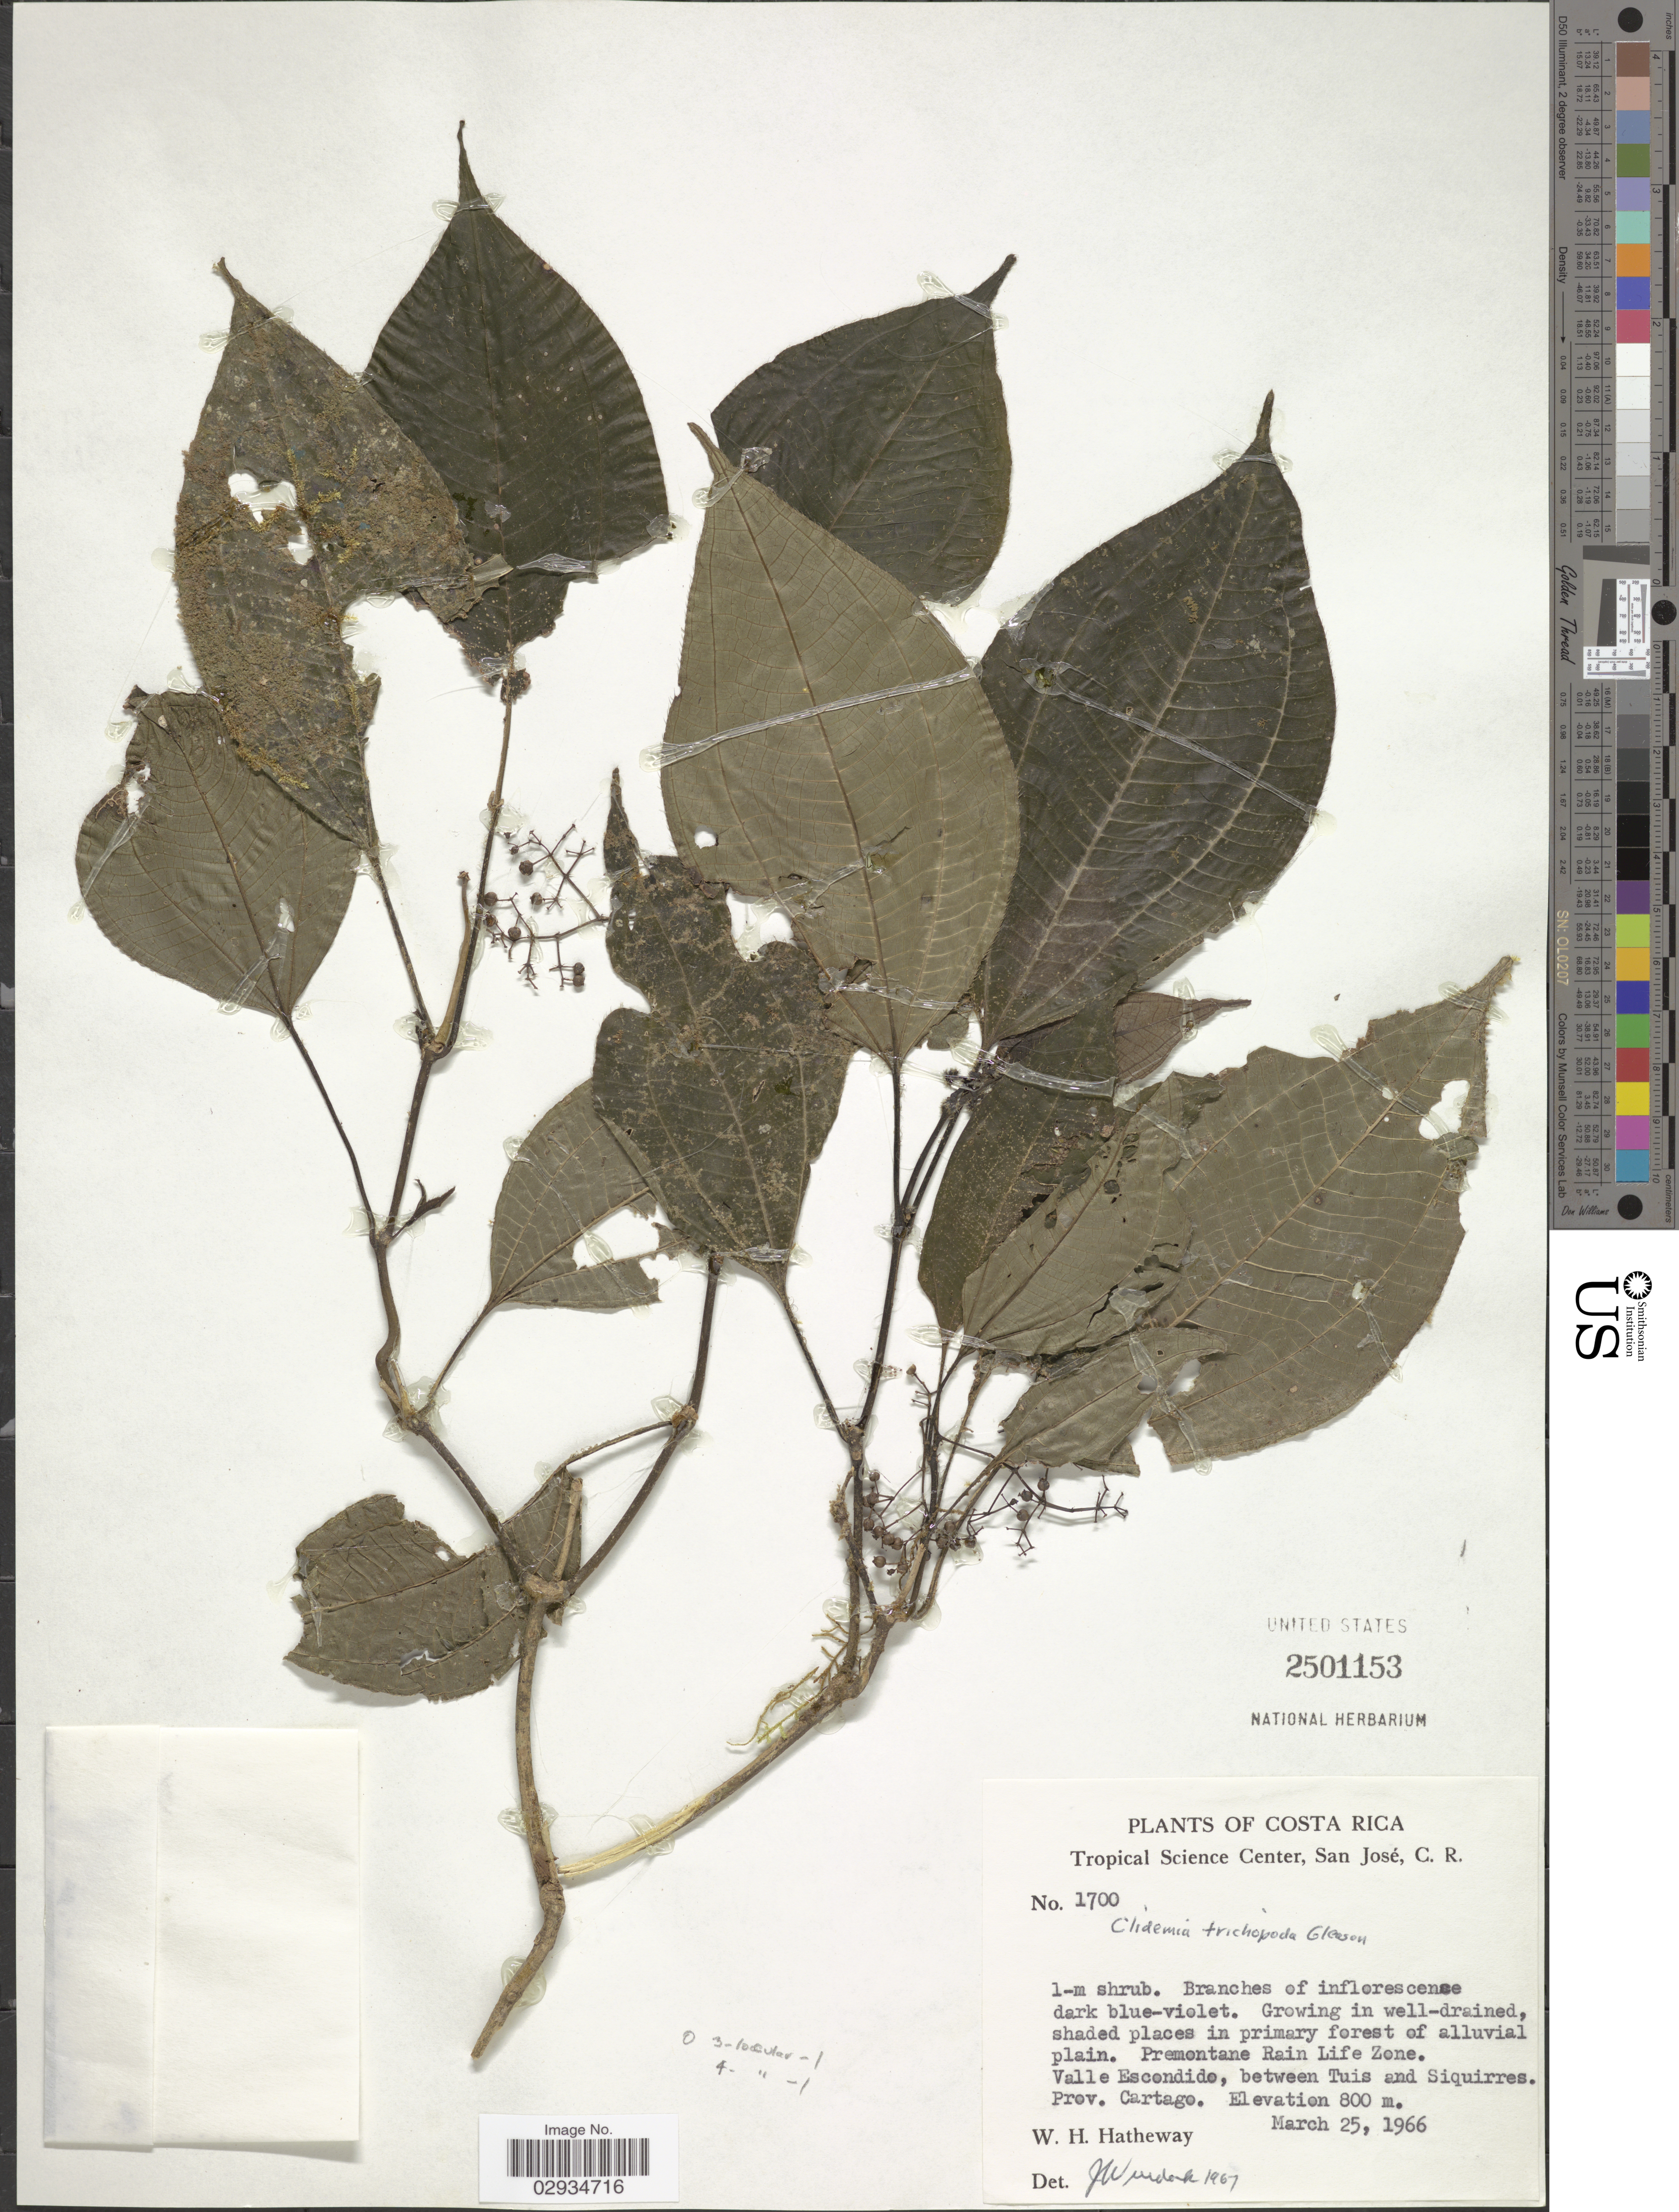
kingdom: Plantae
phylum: Tracheophyta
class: Magnoliopsida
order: Myrtales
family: Melastomataceae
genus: Miconia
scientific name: Miconia valeriana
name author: (Standl.) Wurdack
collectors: W. H. Hatheway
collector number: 1700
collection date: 1966-03-25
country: Costa Rica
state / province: Cartago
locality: Premontane Rain Life Zone. Valle Escondido, between Tuis and Siquirres.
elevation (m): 800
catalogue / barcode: US 2501153